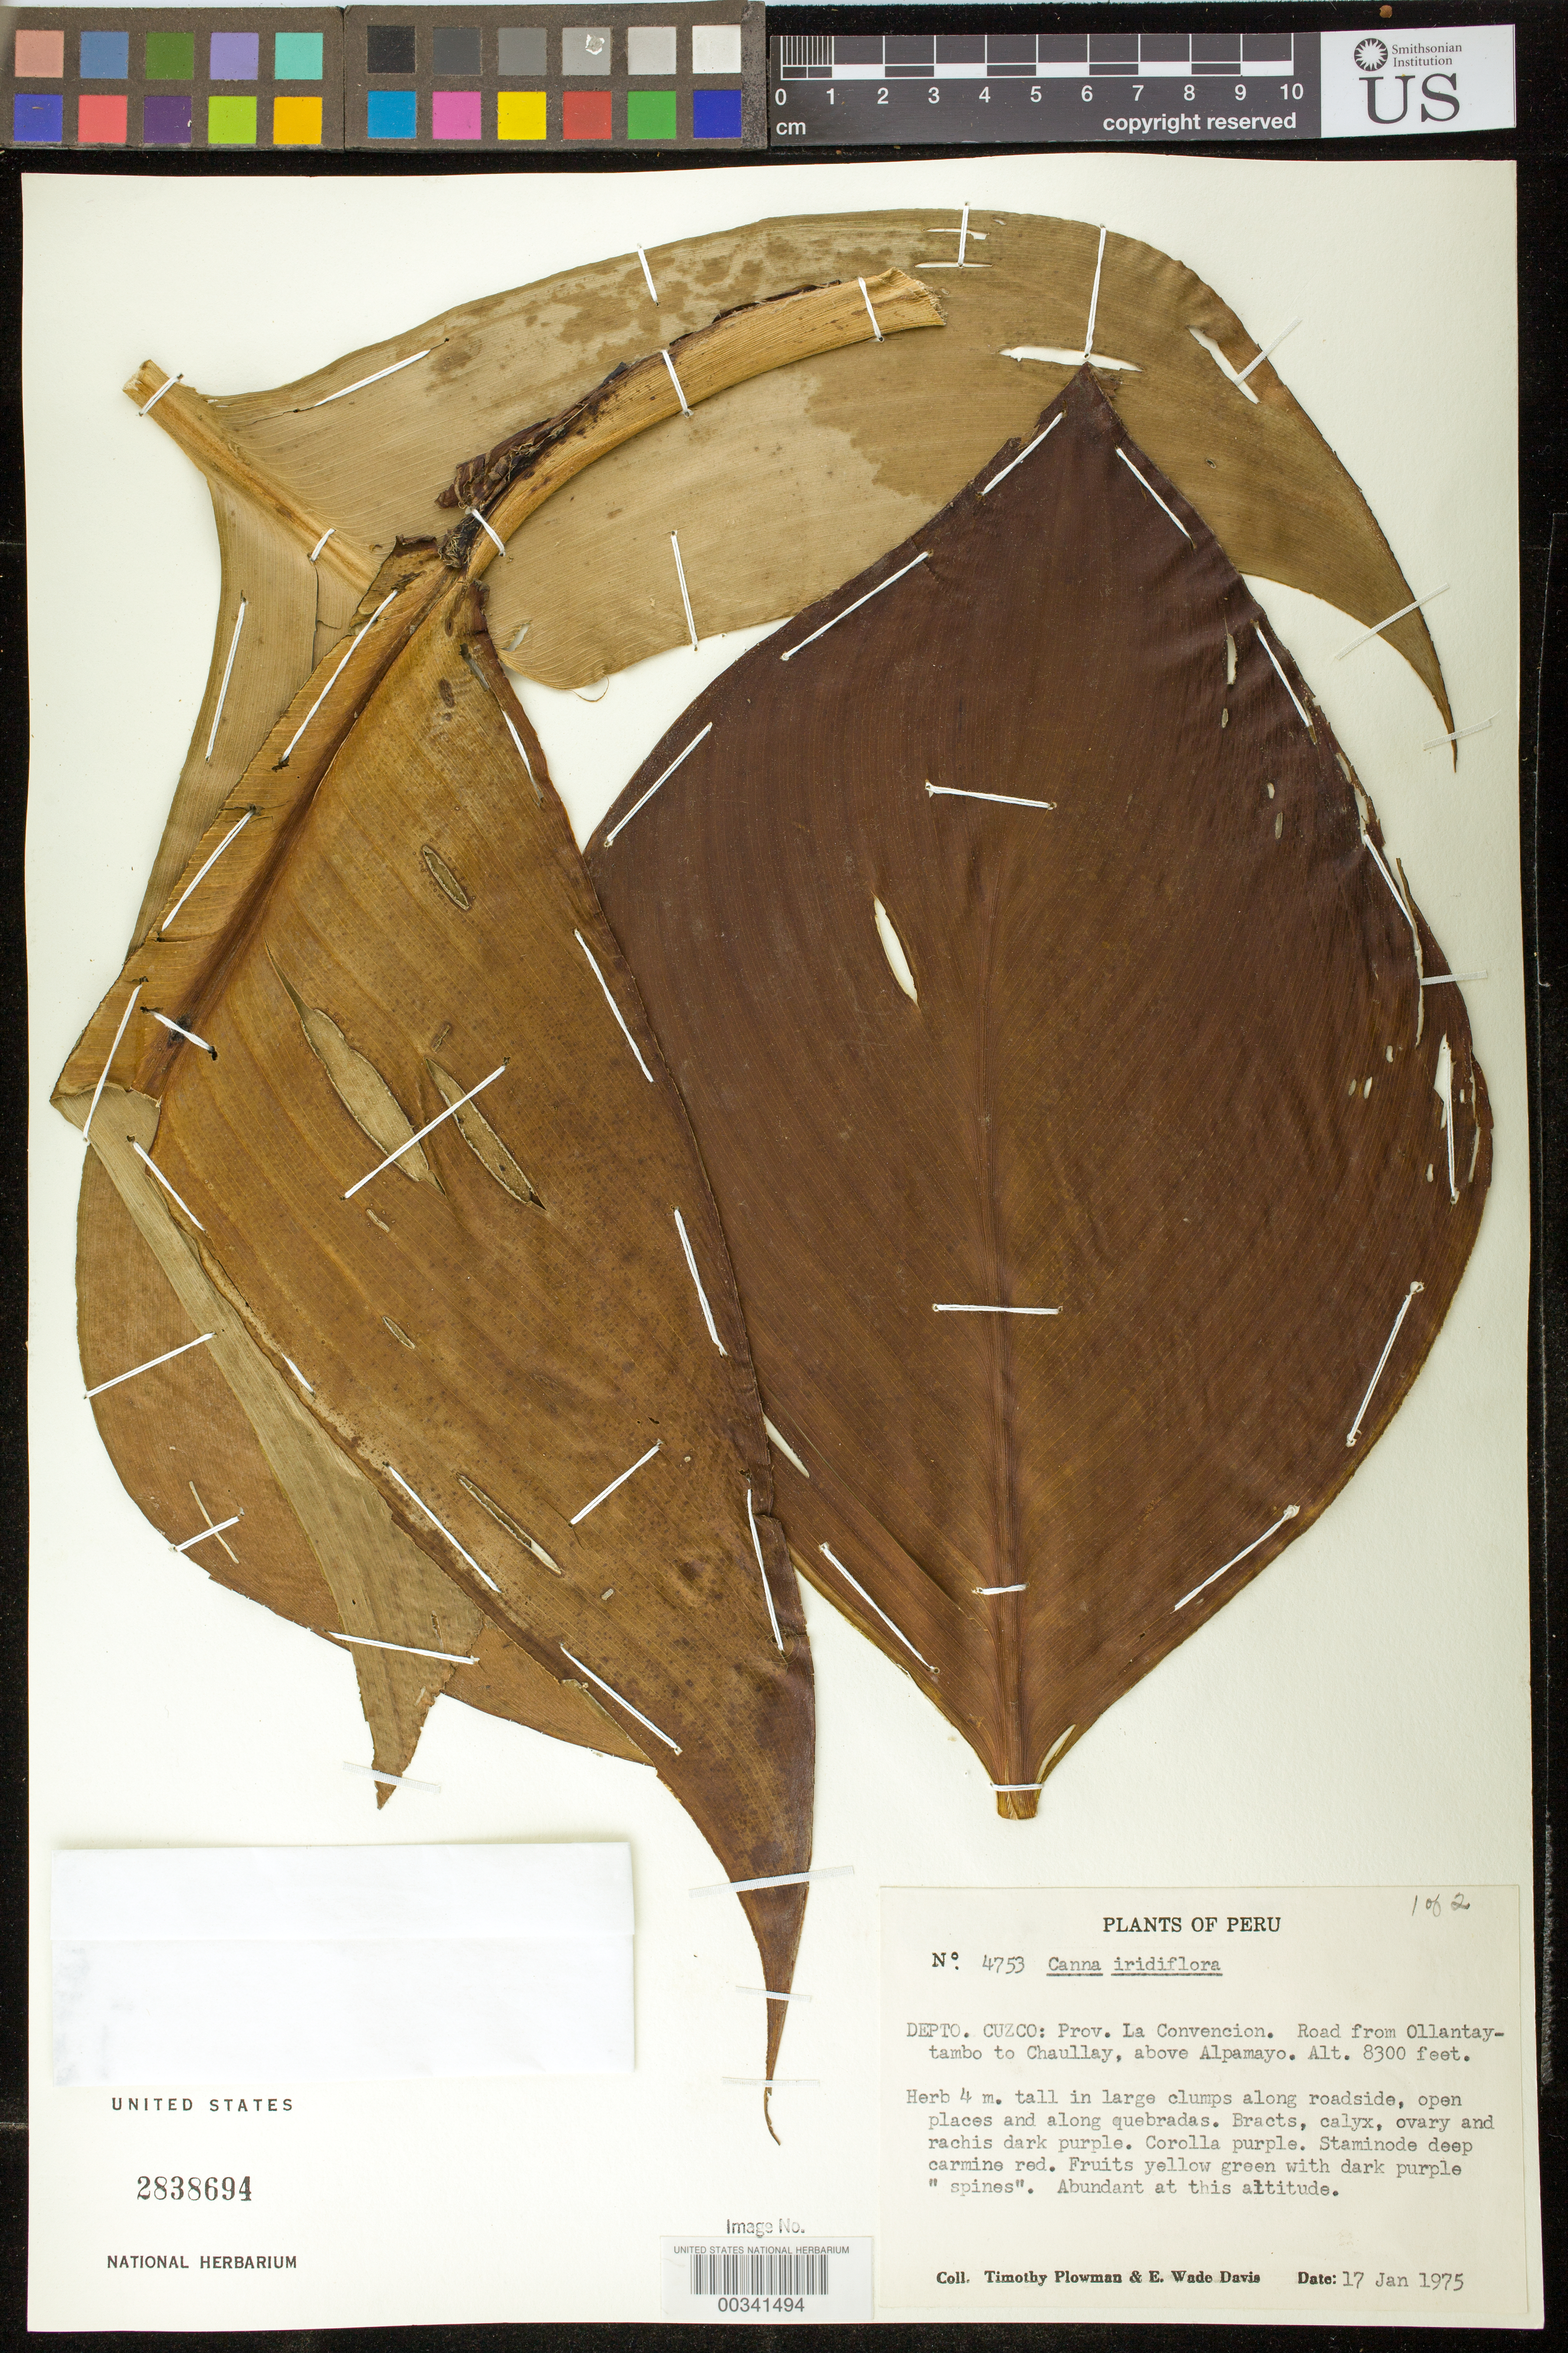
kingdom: Plantae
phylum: Tracheophyta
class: Liliopsida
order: Zingiberales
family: Cannaceae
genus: Canna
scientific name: Canna iridiflora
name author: Ruiz & Pav.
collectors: T. Plowman & E. W. Davis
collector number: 4753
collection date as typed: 17 Jan 1975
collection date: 1975-01-17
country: Peru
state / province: Cusco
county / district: La Convención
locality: road from Ollantaytambo to Chaullay, above Alpamayo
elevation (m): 2530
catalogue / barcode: US 2838694